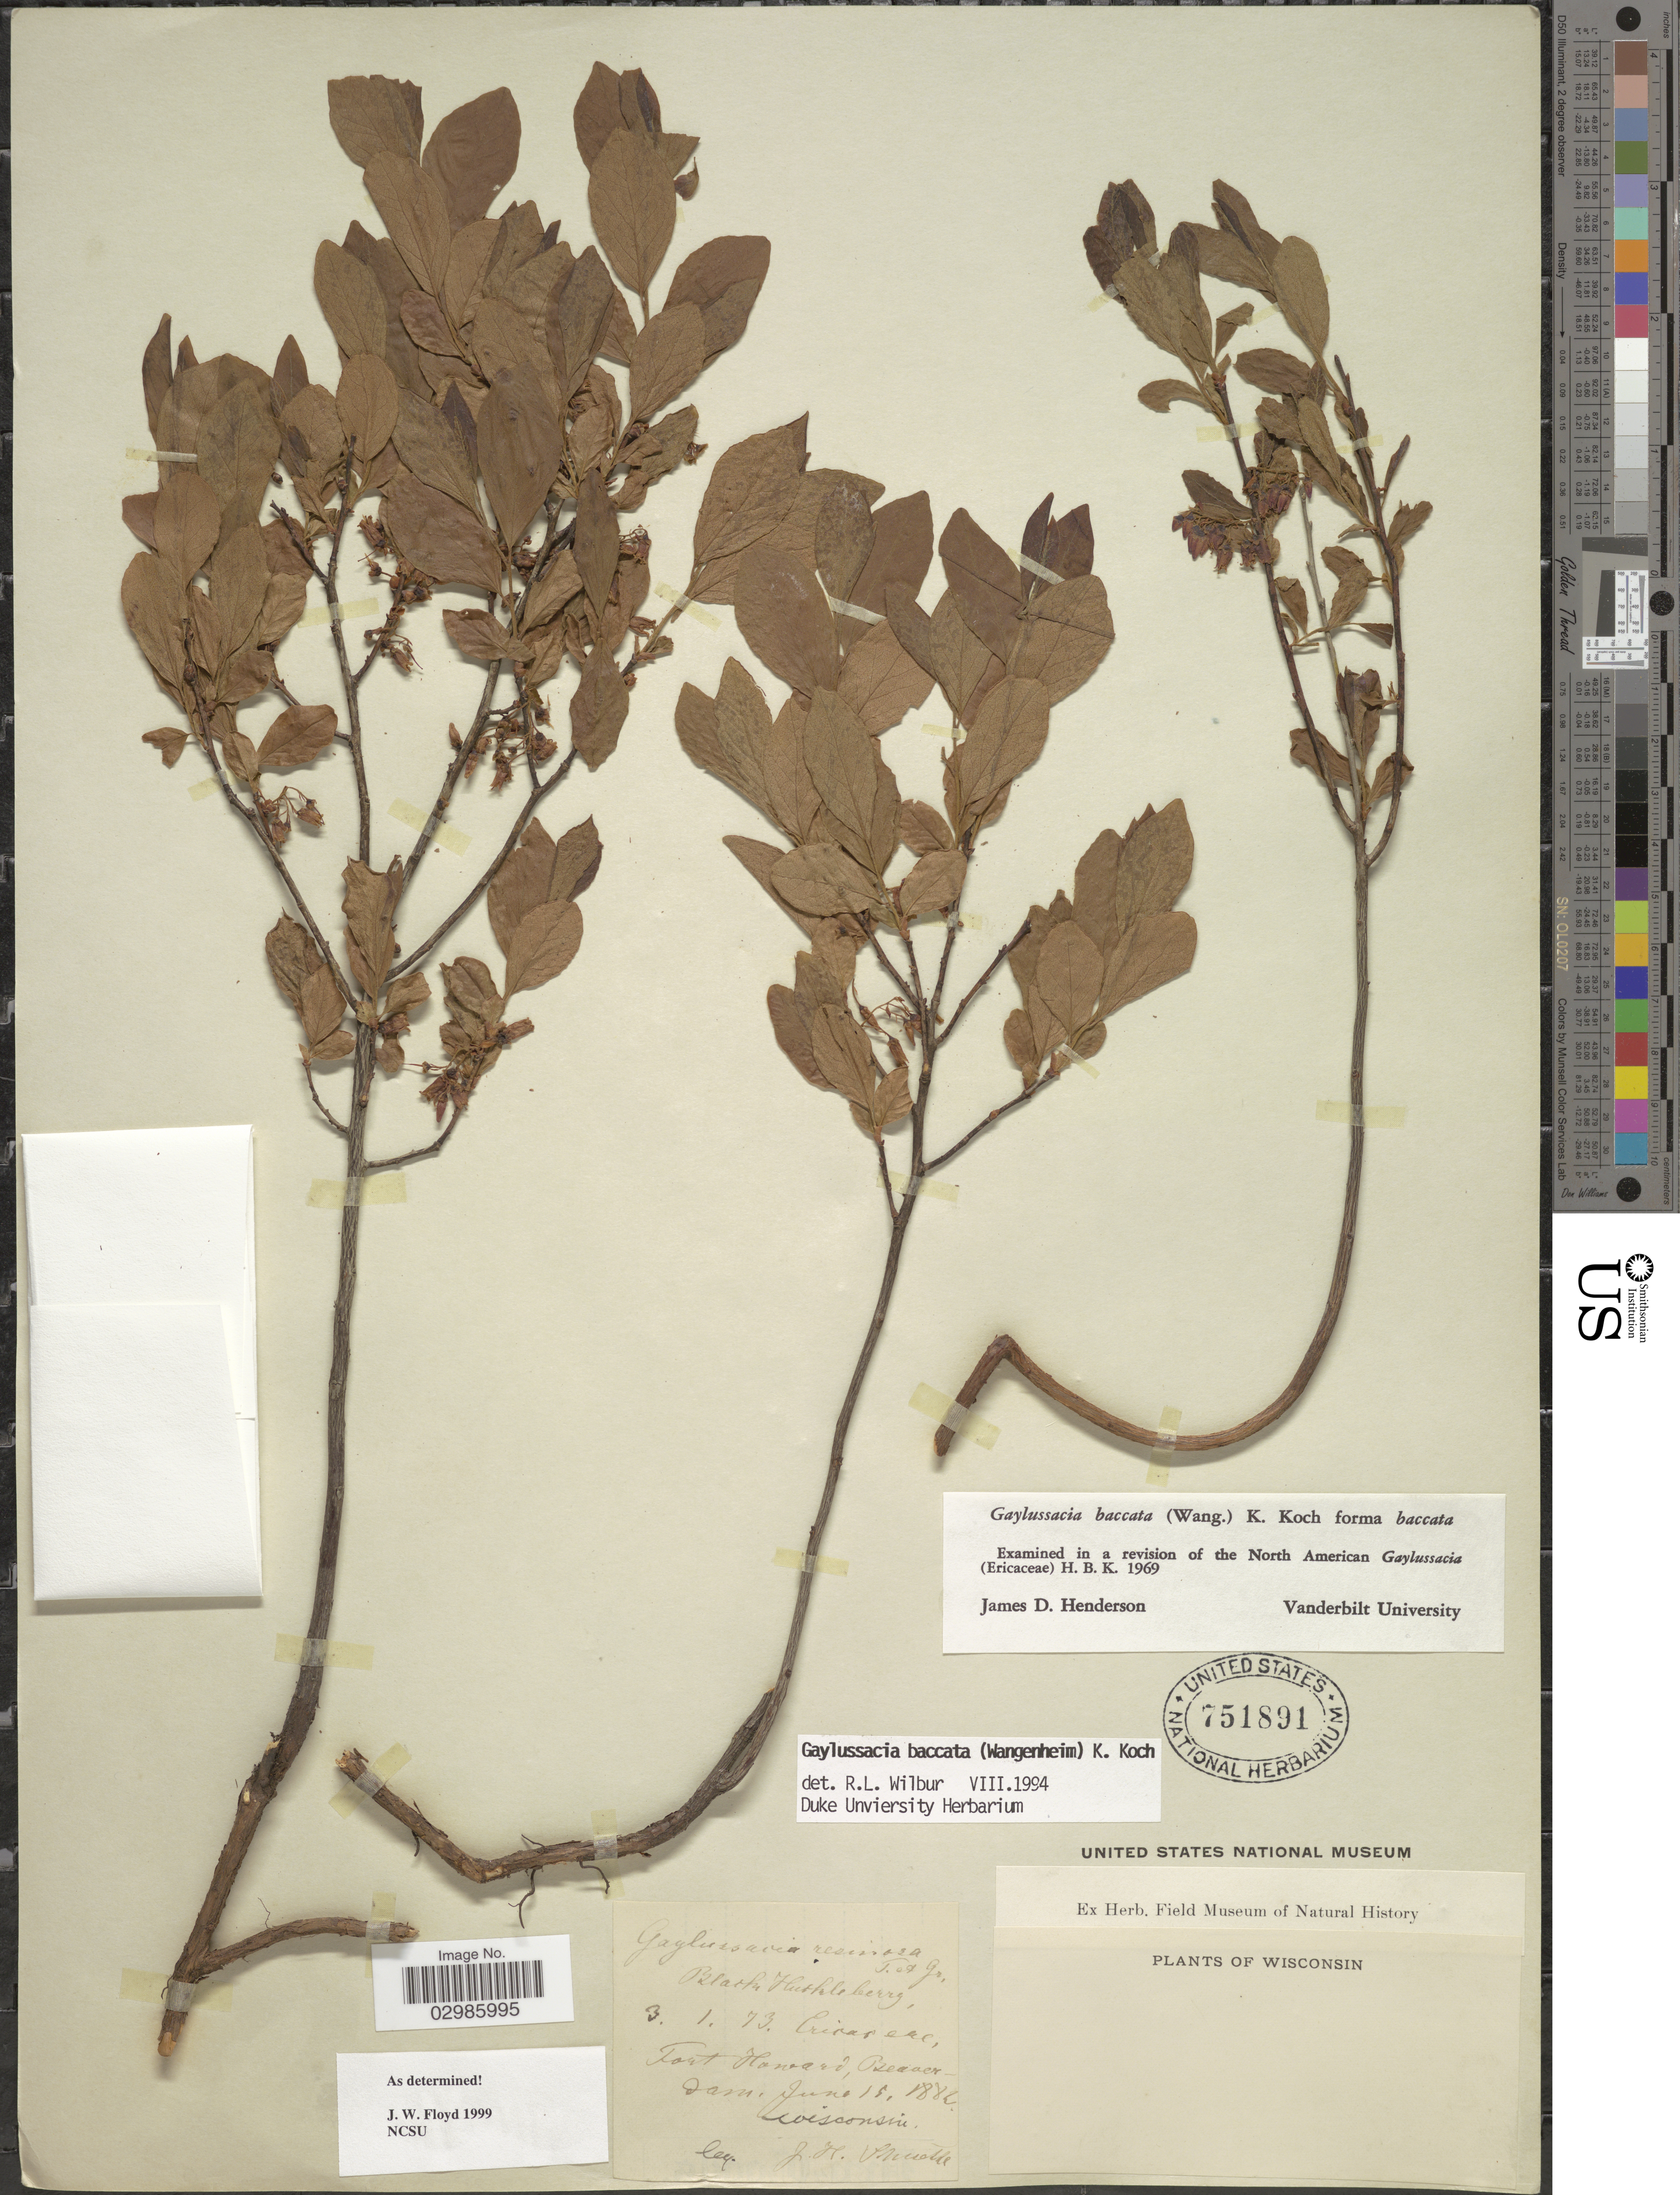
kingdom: Plantae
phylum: Tracheophyta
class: Magnoliopsida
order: Ericales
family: Ericaceae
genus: Gaylussacia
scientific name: Gaylussacia baccata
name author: (Wangenh.) K. Koch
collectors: J. H. Schuette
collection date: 1882-06-15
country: United States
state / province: Wisconsin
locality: Fort Howard, Beaverdam.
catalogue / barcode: US 751891